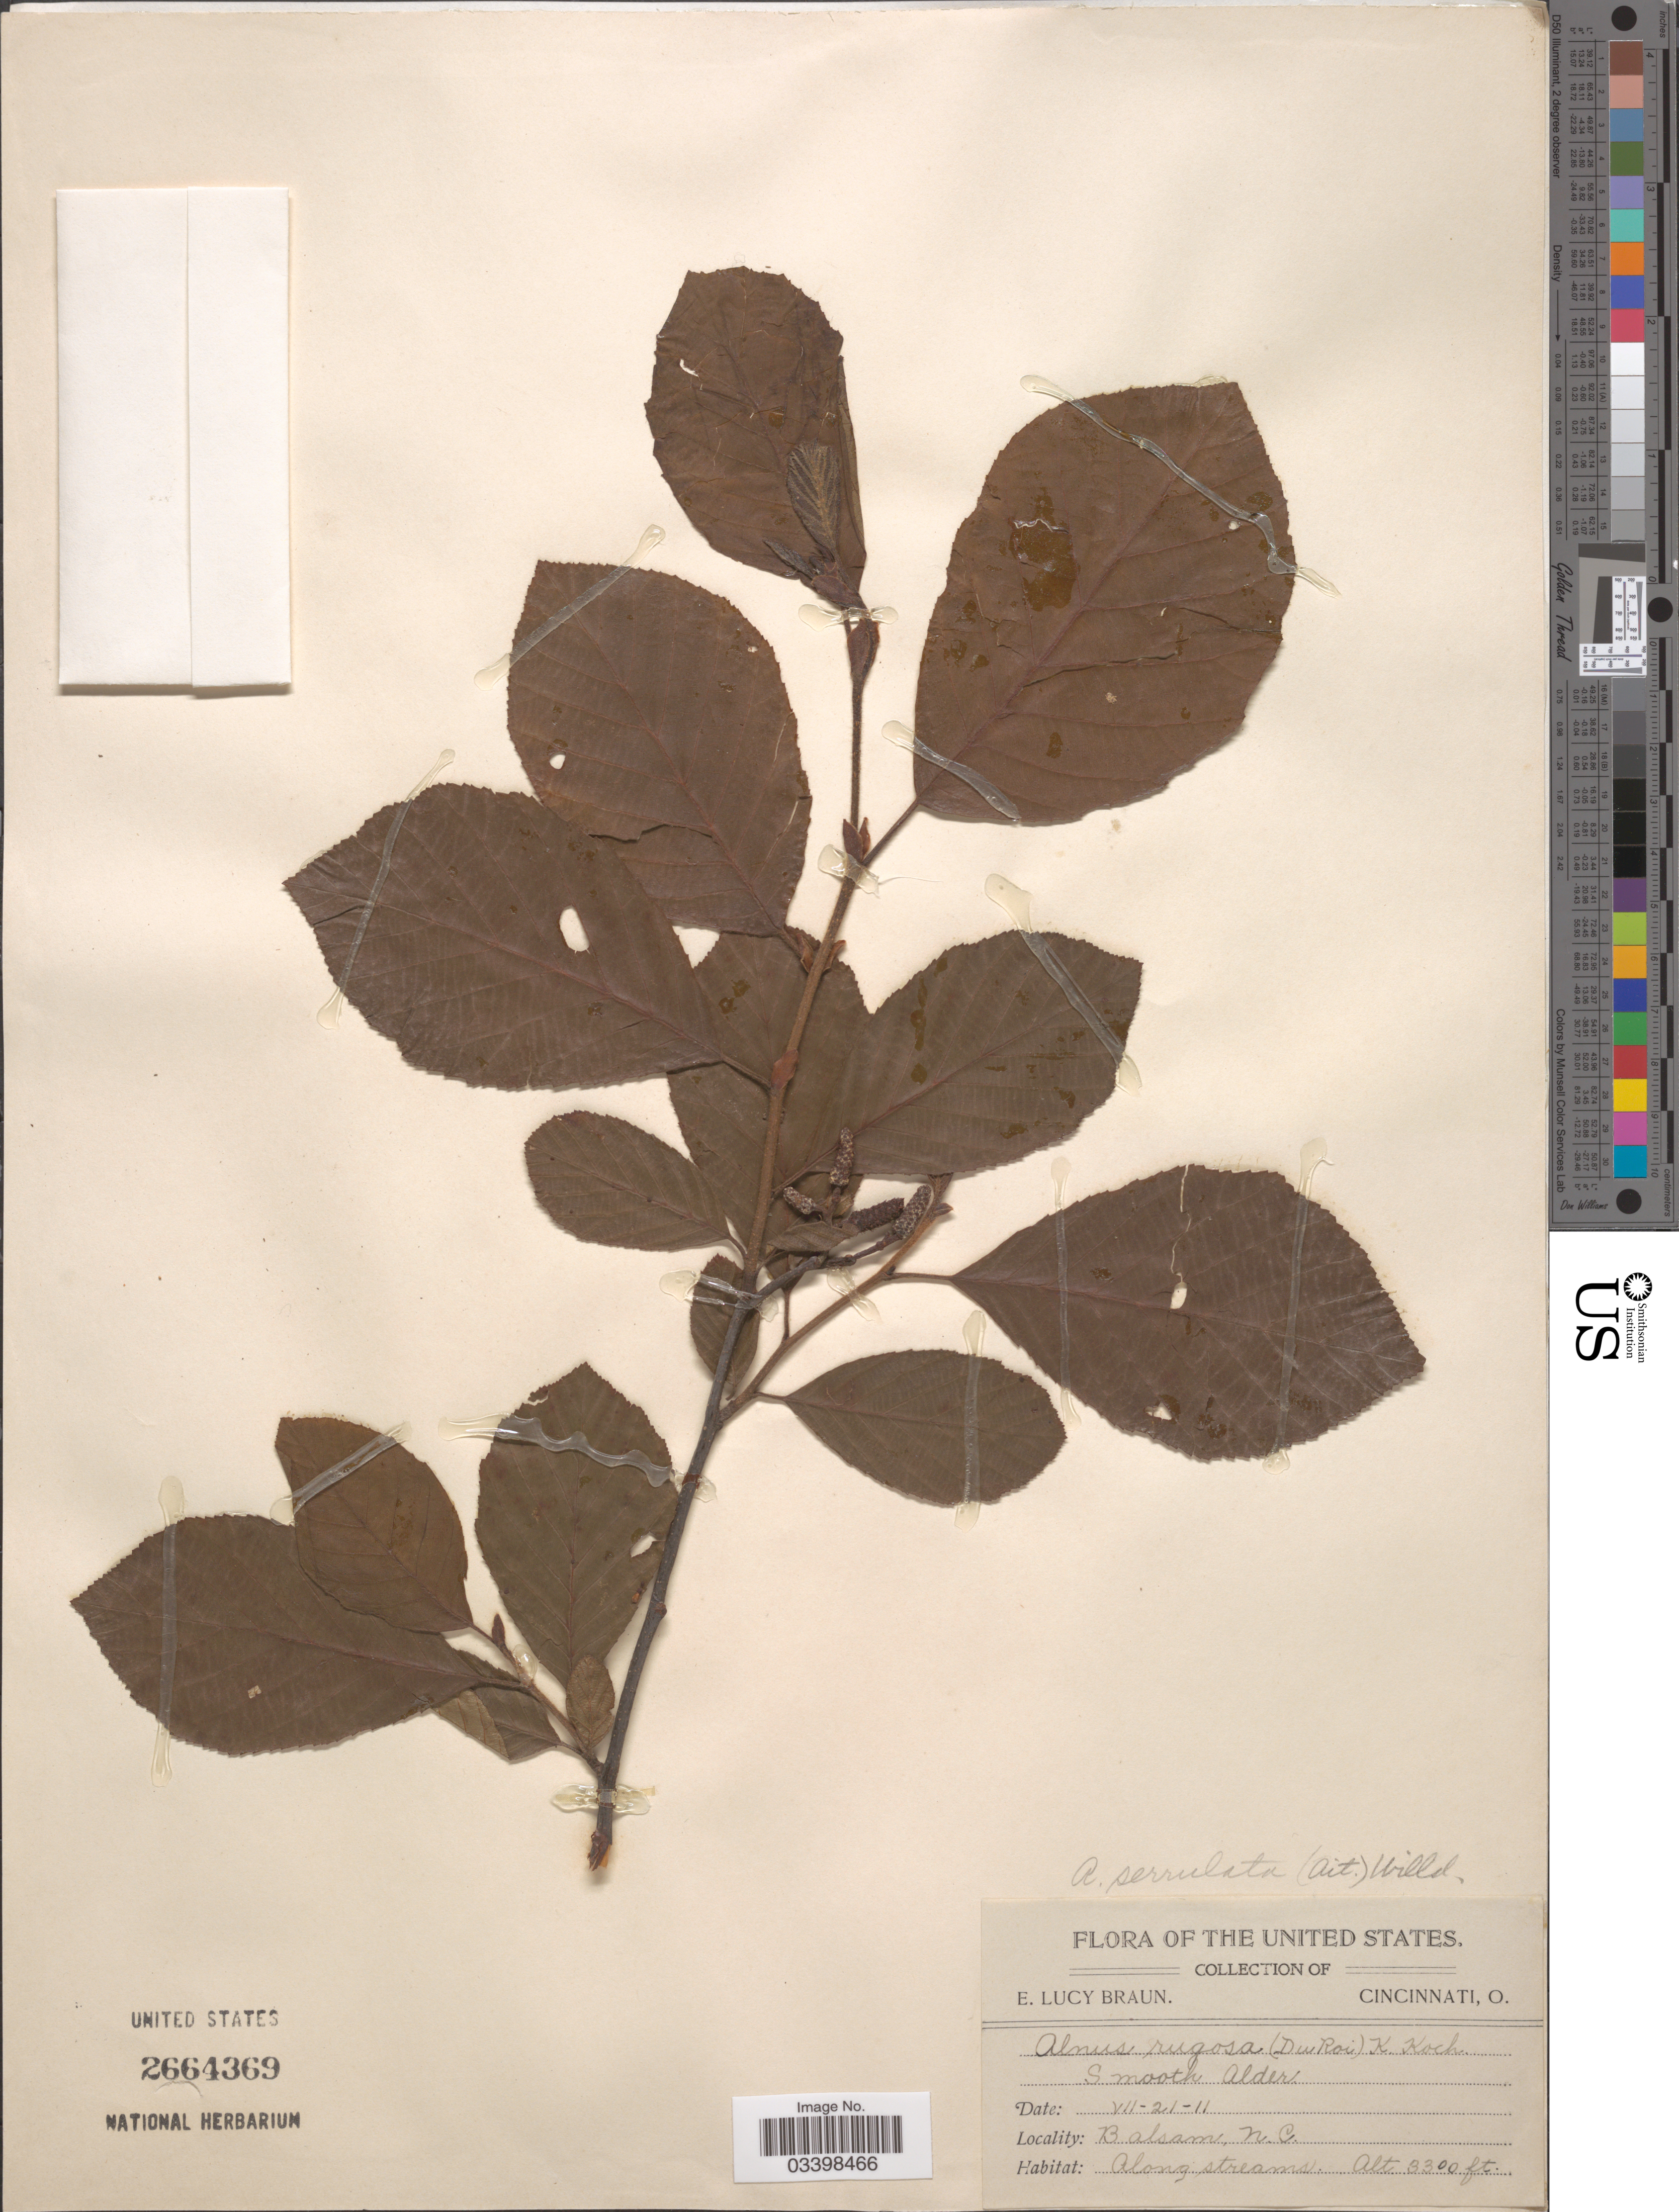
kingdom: Plantae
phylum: Tracheophyta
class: Magnoliopsida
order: Fagales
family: Betulaceae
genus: Alnus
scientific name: Alnus serrulata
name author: (Aiton) Willd.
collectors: E. L. Braun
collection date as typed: Transcribed d/m/y: 21/7/11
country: United States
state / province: North Carolina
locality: Balsam, N.C.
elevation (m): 1006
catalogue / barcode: US 2664369